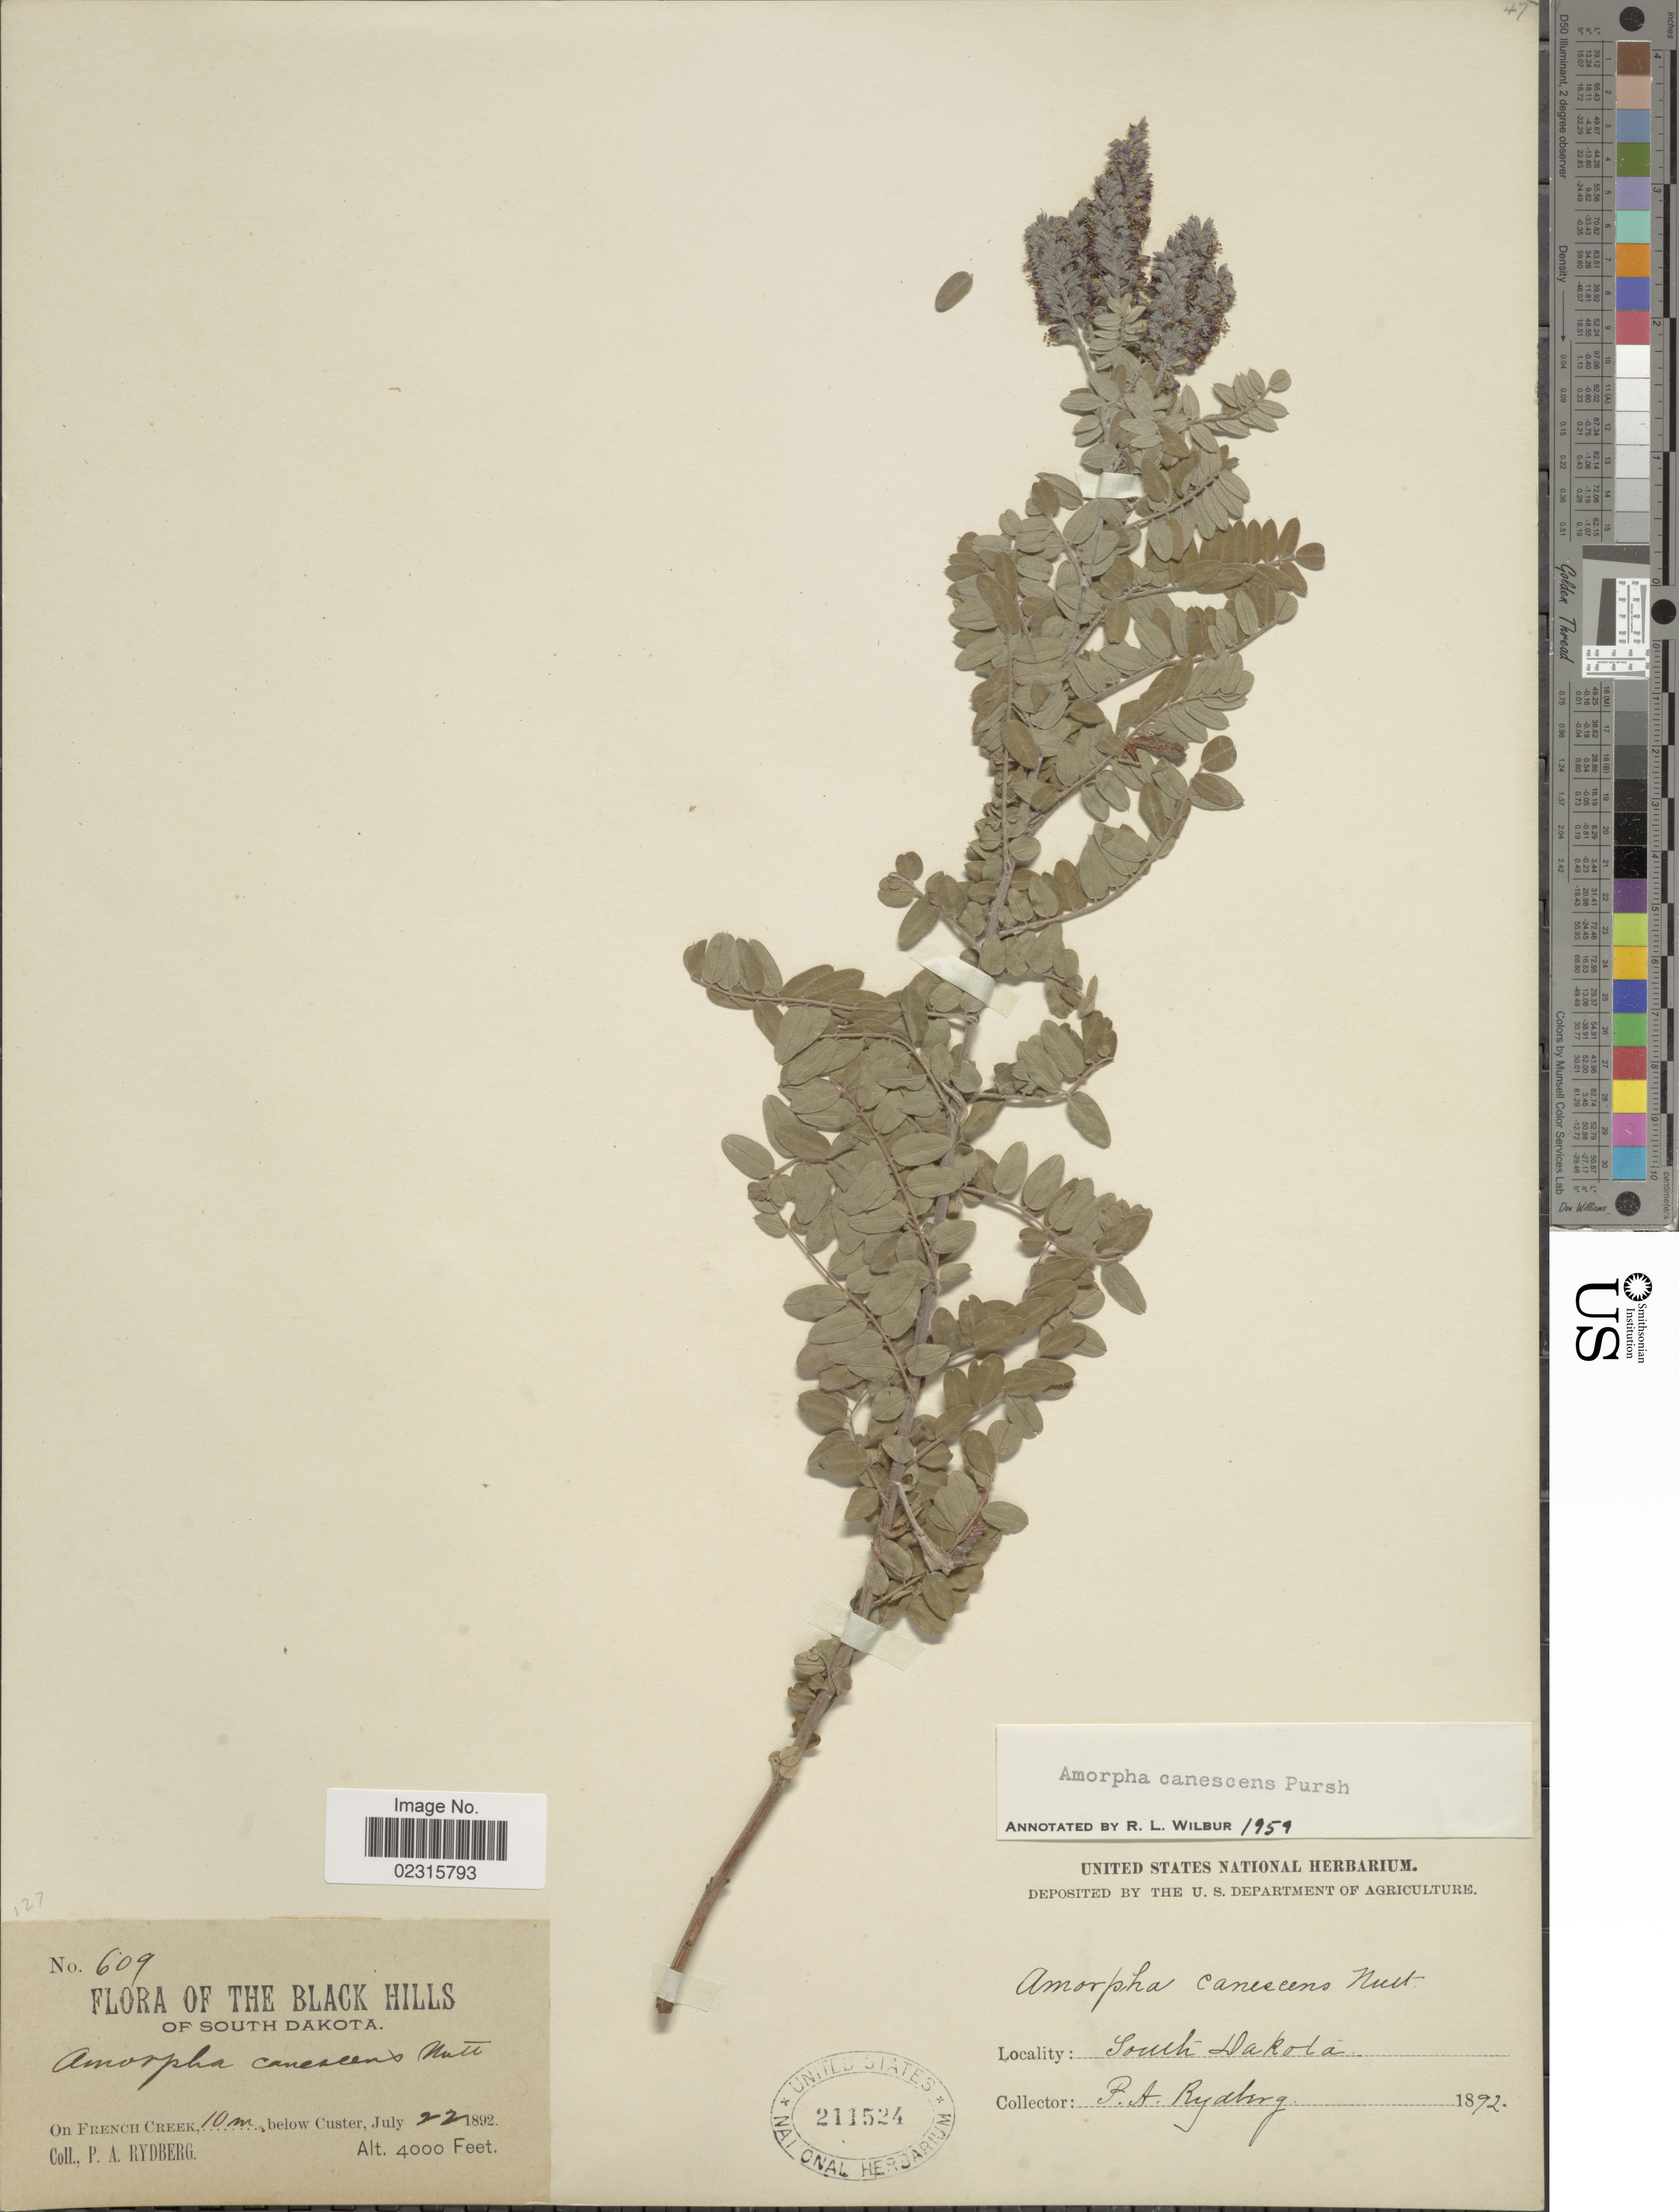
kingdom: Plantae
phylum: Tracheophyta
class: Magnoliopsida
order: Fabales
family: Fabaceae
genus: Amorpha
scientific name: Amorpha canescens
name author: Pursh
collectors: P. A. Rydberg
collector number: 609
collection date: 1892-07-22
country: United States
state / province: South Dakota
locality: The Black Hills, On French Creek, 10 m below Custer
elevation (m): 1219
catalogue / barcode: US 211524